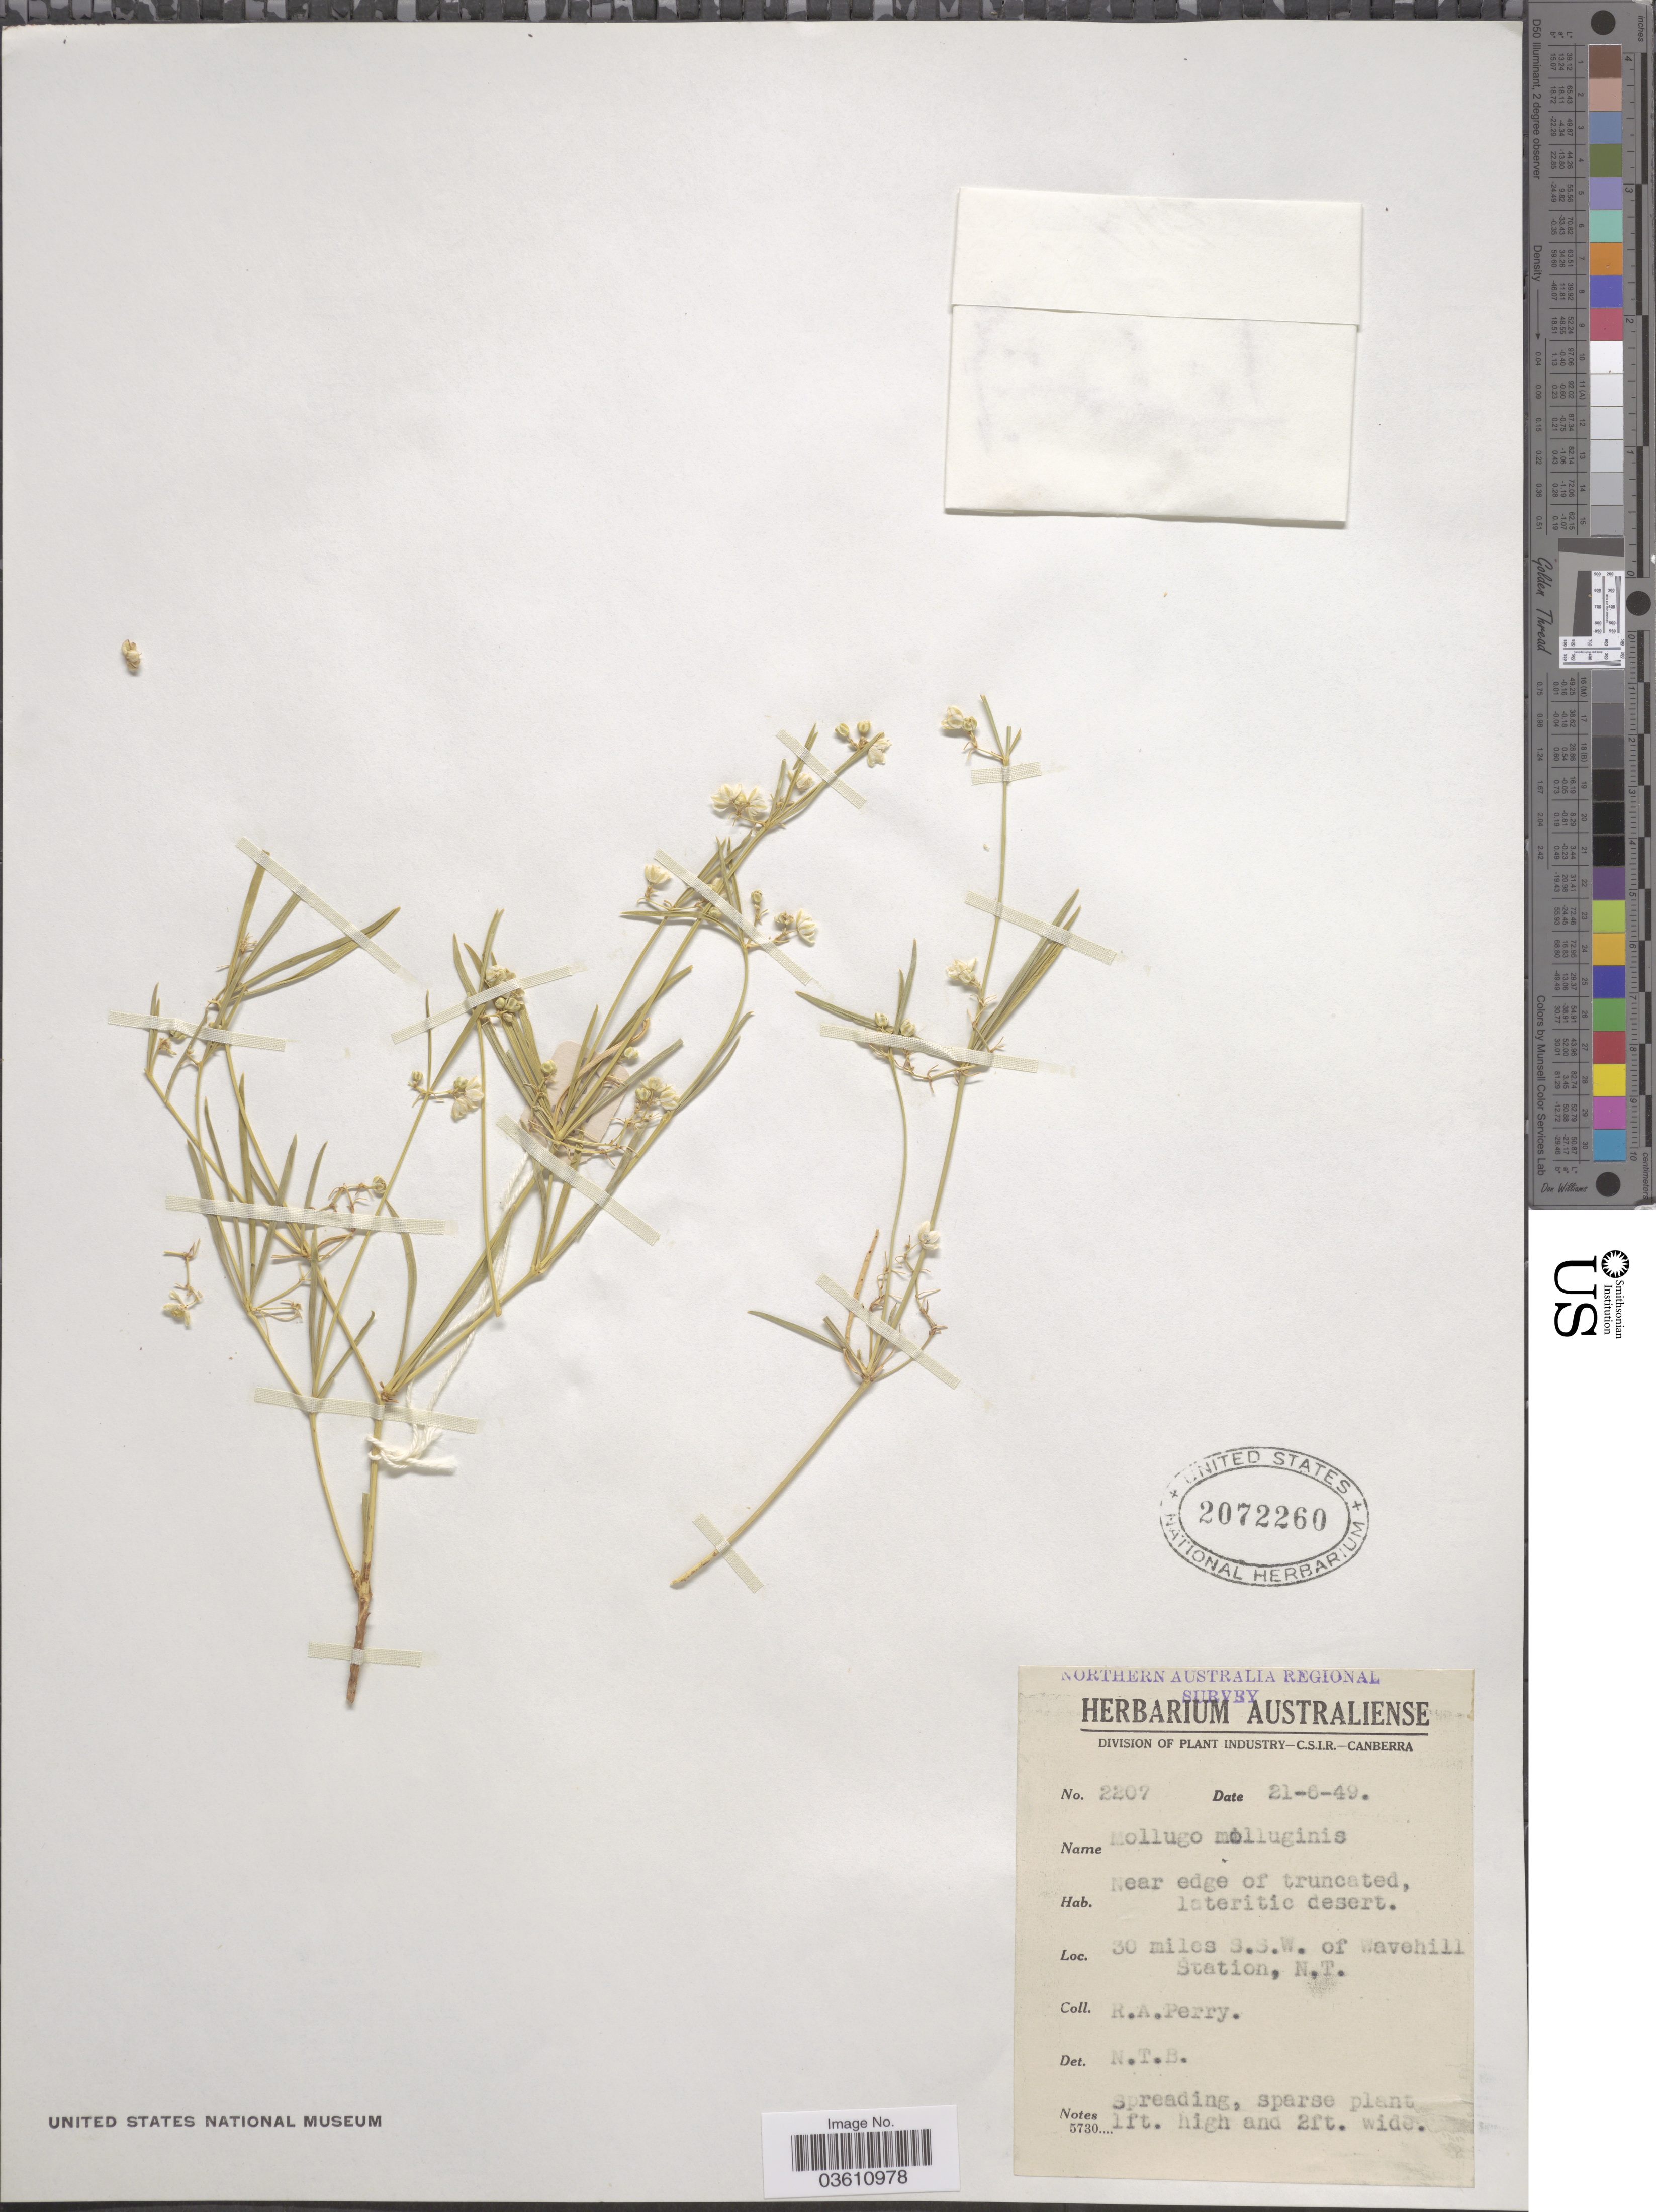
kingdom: Plantae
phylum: Tracheophyta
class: Magnoliopsida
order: Caryophyllales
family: Molluginaceae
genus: Trigastrotheca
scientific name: Trigastrotheca molluginea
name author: F. Muell.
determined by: Strong, Mark T., (BOT), Smithsonian Institution - National Museum of Natural History (UNITED STATES)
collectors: Perry, R. A.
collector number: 2207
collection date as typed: Transcribed d/m/y: 21/6/49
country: Australia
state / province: Northern Territory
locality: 30 miles S.S.W. of Wavehill Station.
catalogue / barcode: US 2072260